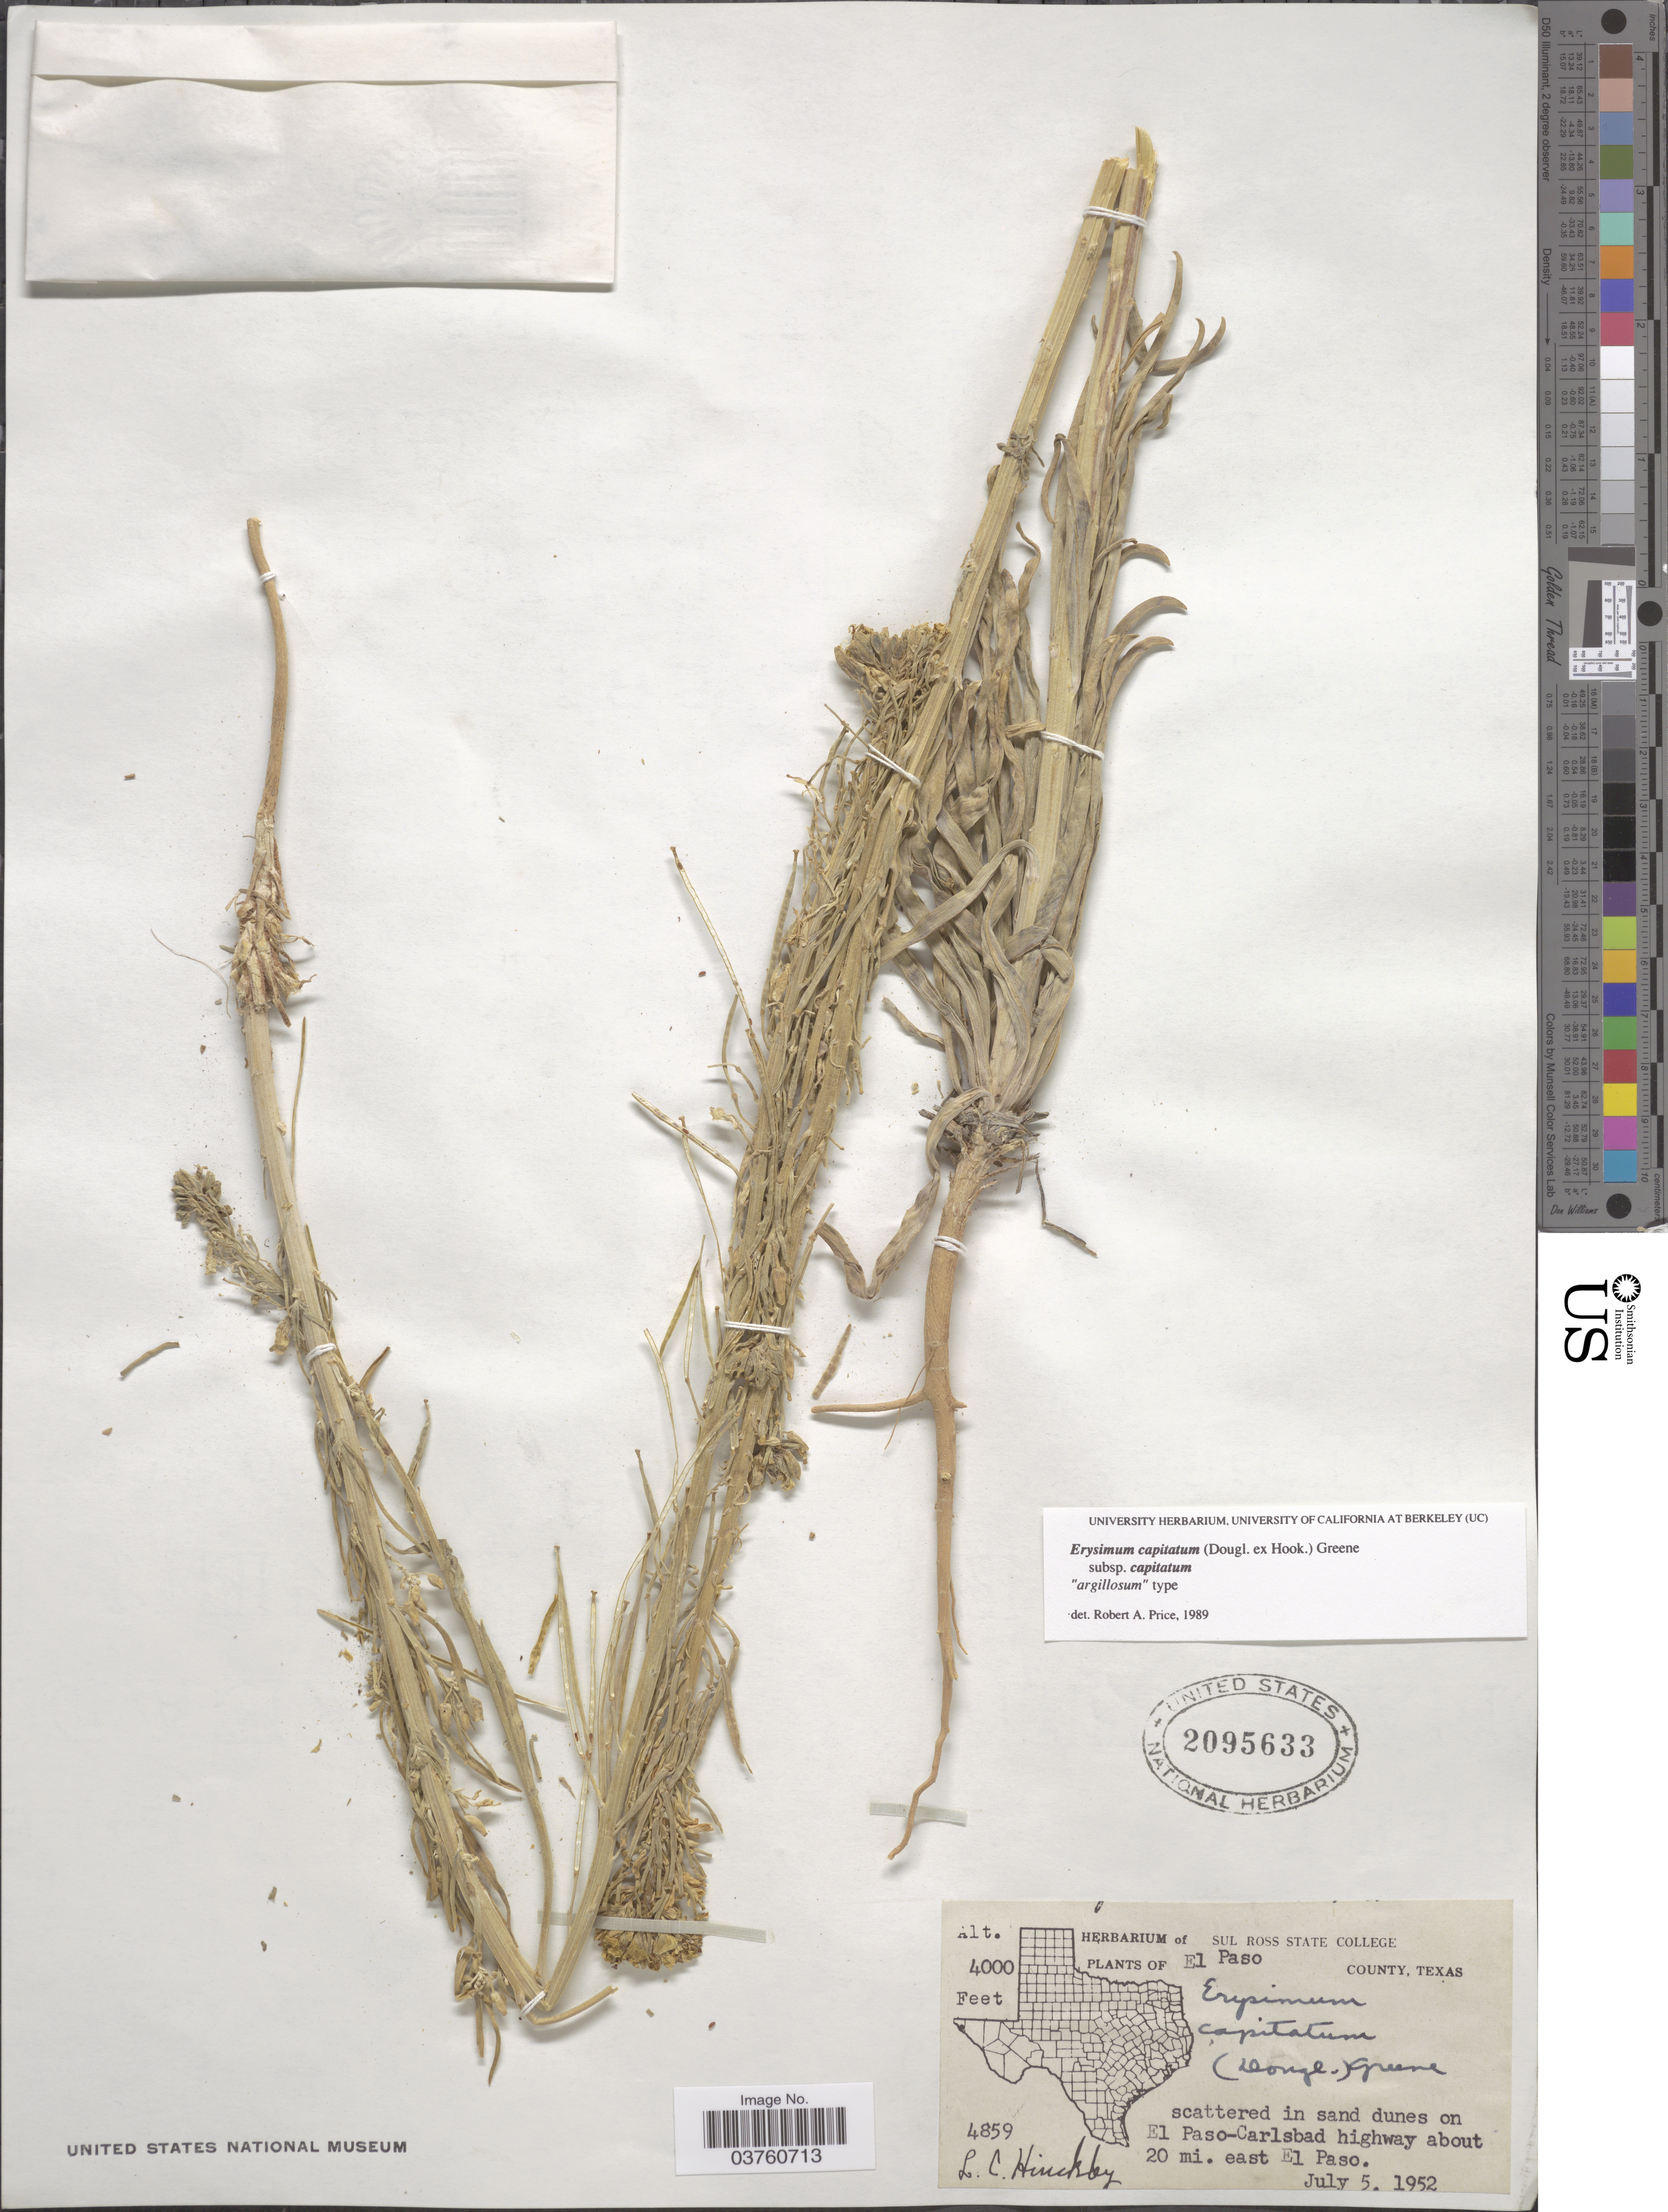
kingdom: Plantae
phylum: Tracheophyta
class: Magnoliopsida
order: Brassicales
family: Brassicaceae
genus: Erysimum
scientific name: Erysimum capitatum subsp. capitatum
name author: (Douglas ex Hook.) Greene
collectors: L. Hinckley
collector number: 4859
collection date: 1952-07-05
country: United States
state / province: Texas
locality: El Paso County. El Paso-Carlsbad highway about 20 mi. east El Paso.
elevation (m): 1219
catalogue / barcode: US 2095633